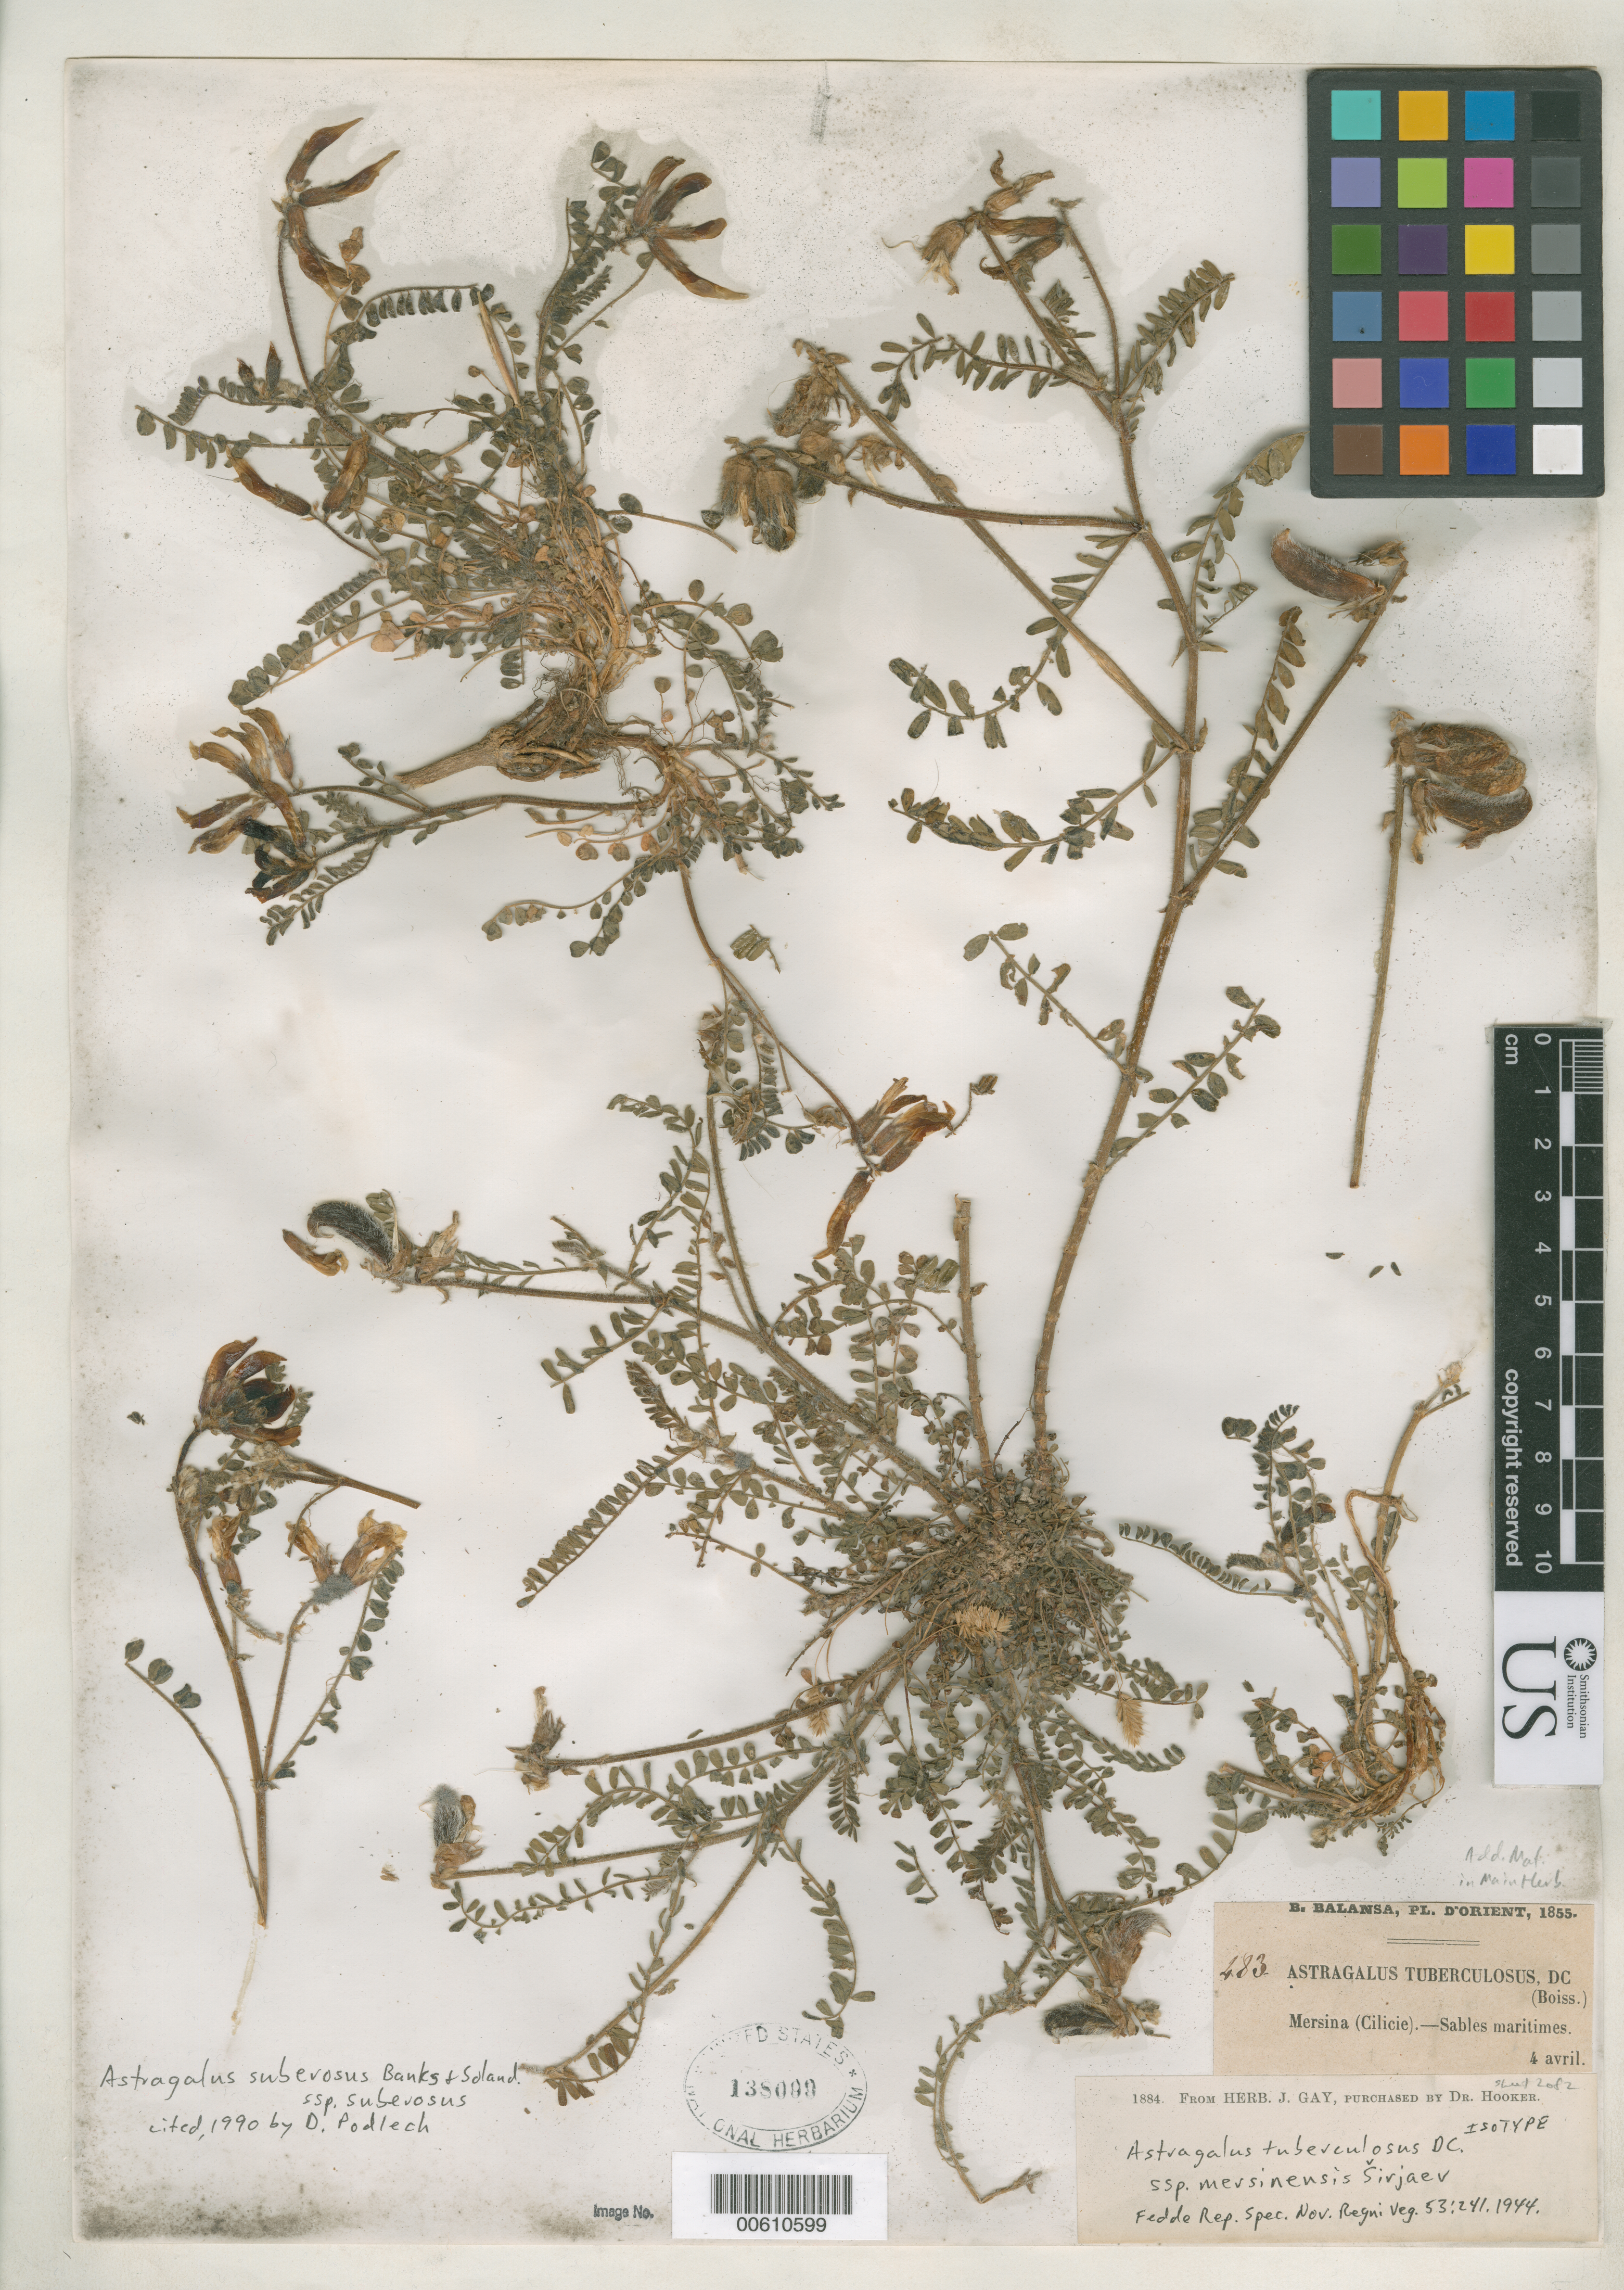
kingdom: Plantae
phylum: Tracheophyta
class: Magnoliopsida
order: Fabales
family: Fabaceae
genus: Astragalus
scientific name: Astragalus tuberculosus subsp. mersinensis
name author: Širj.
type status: Isotype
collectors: B. Balansa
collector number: exsic. Pl. d'Orient 483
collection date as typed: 04 Apr 1855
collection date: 1855-04-04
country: Turkey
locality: Mersina (Cilicie)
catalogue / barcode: US 138099